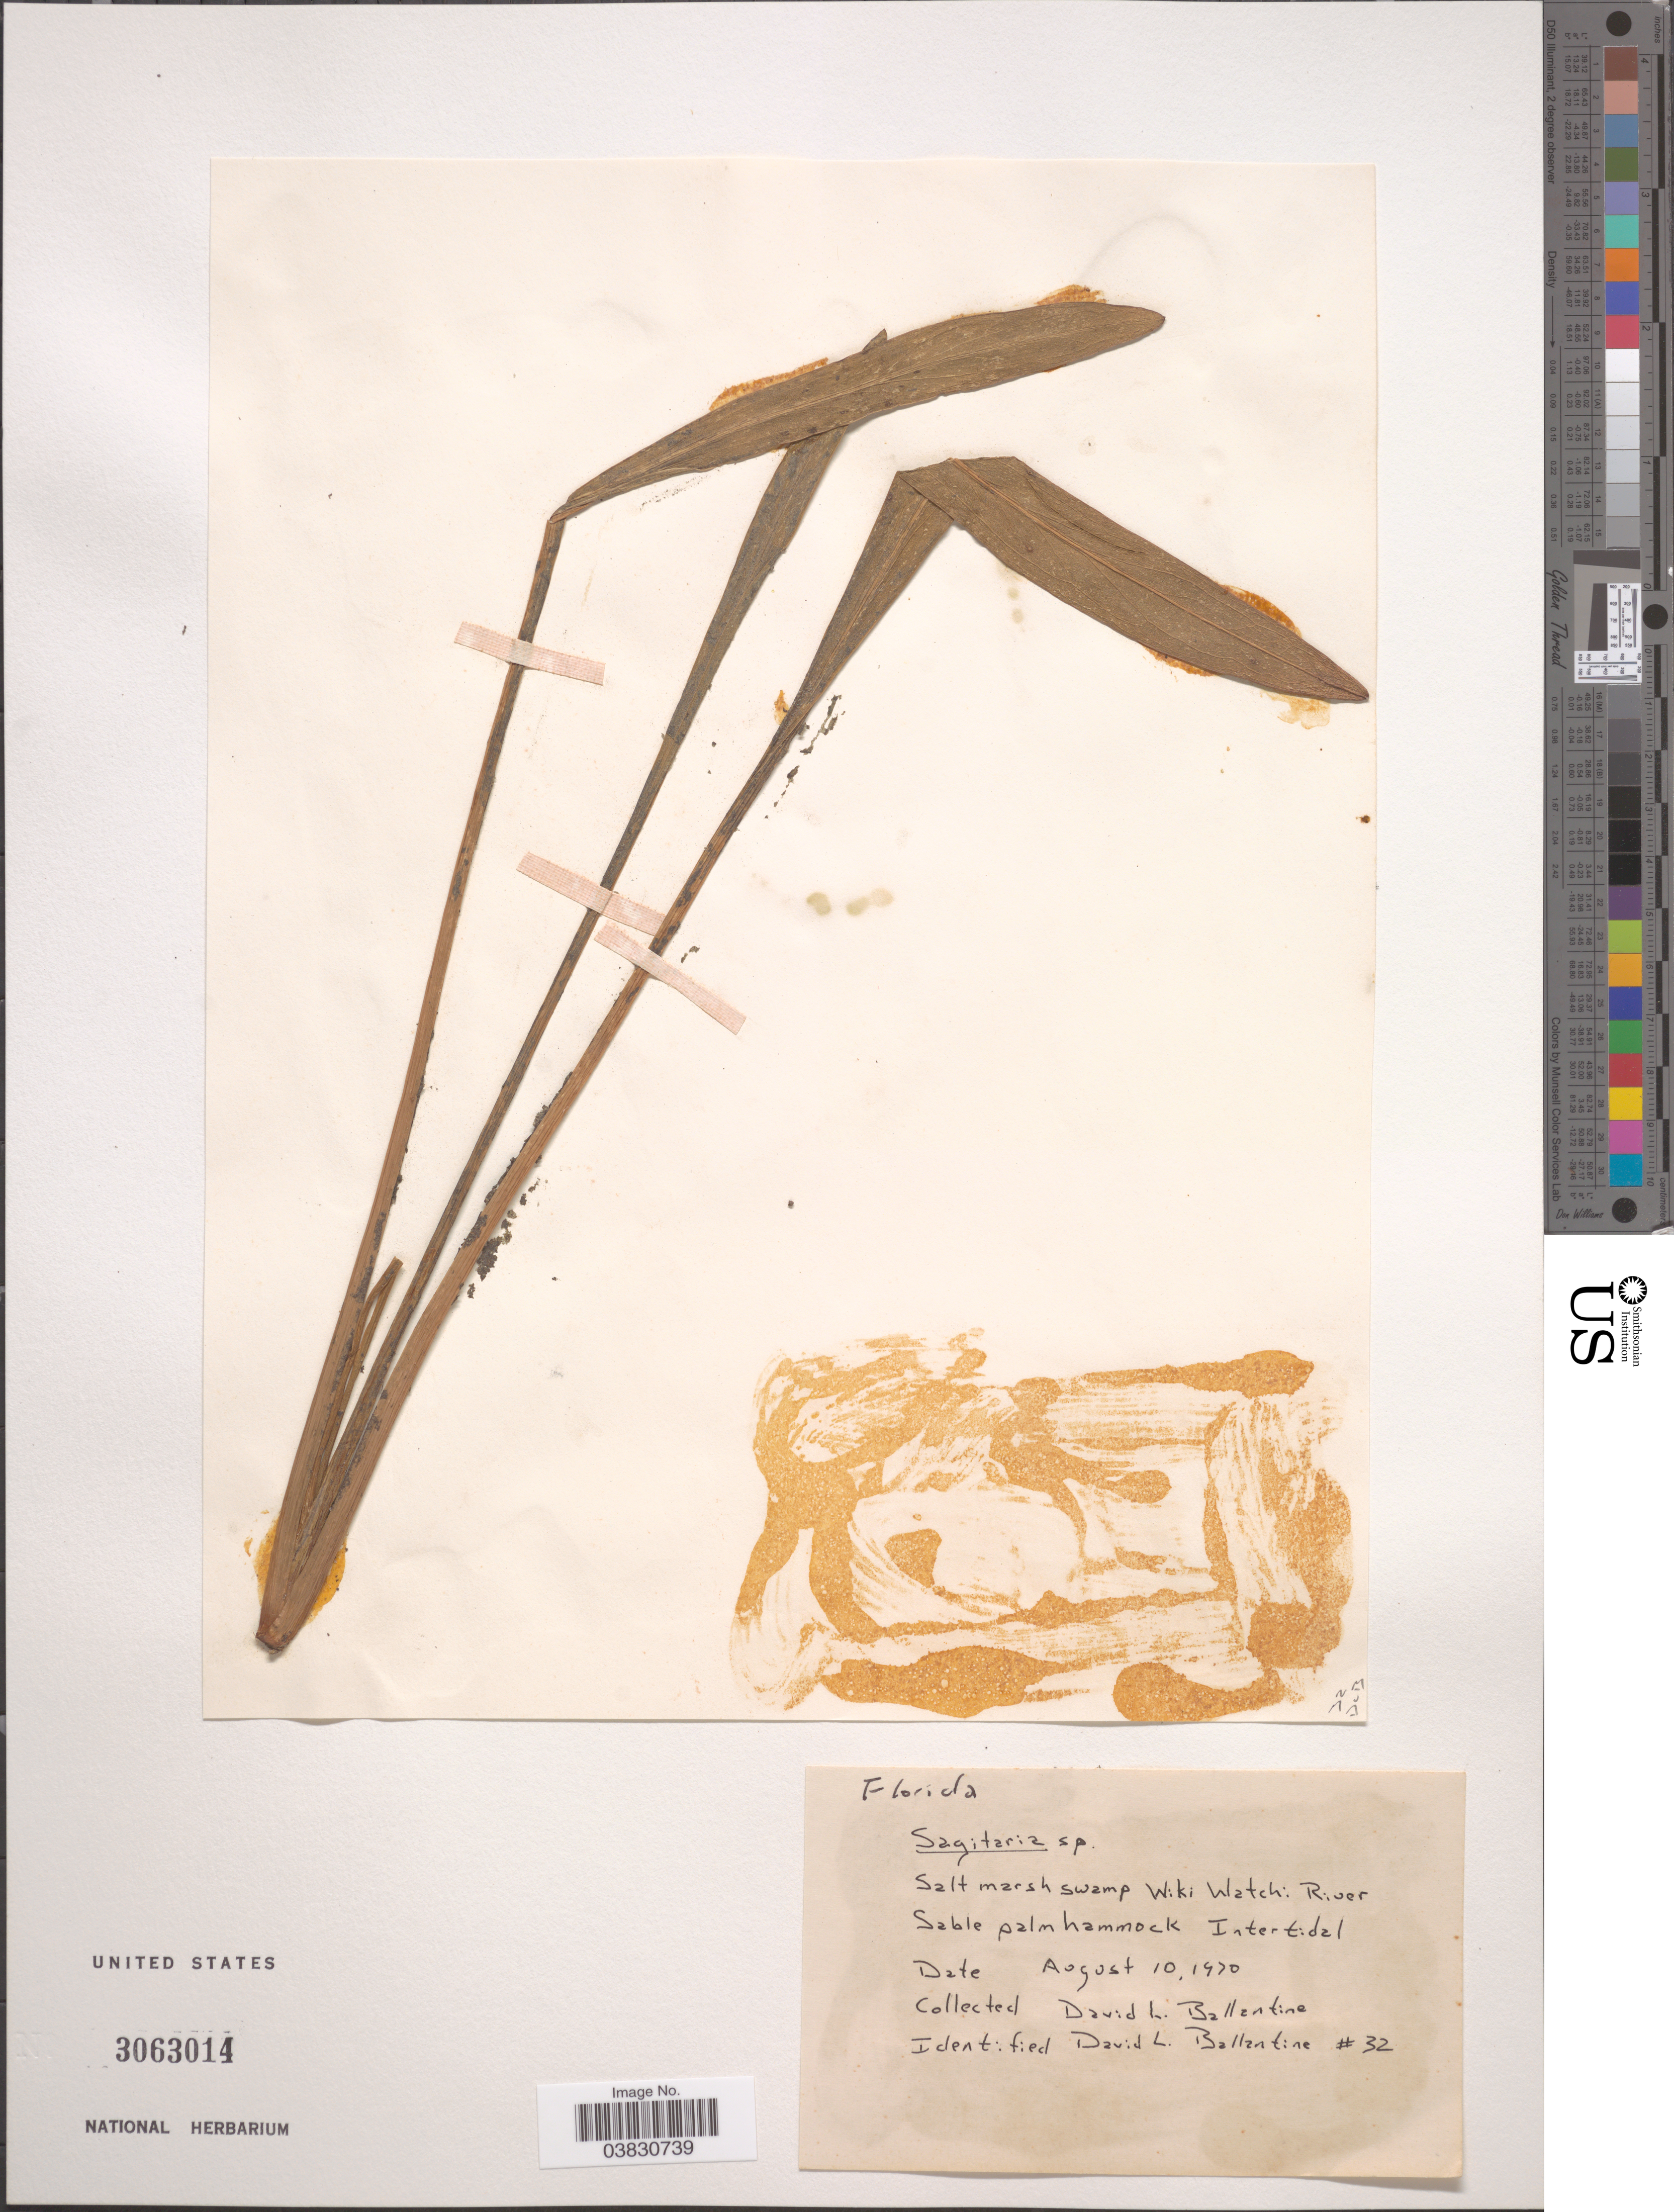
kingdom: Plantae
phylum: Tracheophyta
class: Liliopsida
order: Alismatales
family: Alismataceae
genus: Sagittaria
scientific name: Sagittaria sp.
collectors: D.L. Ballantine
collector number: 32?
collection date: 1970-08-10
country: United States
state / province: Florida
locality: Salt marsh swamp Wiki Watchi River. Sable palmhammock Intertidal.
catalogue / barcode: US 3063014